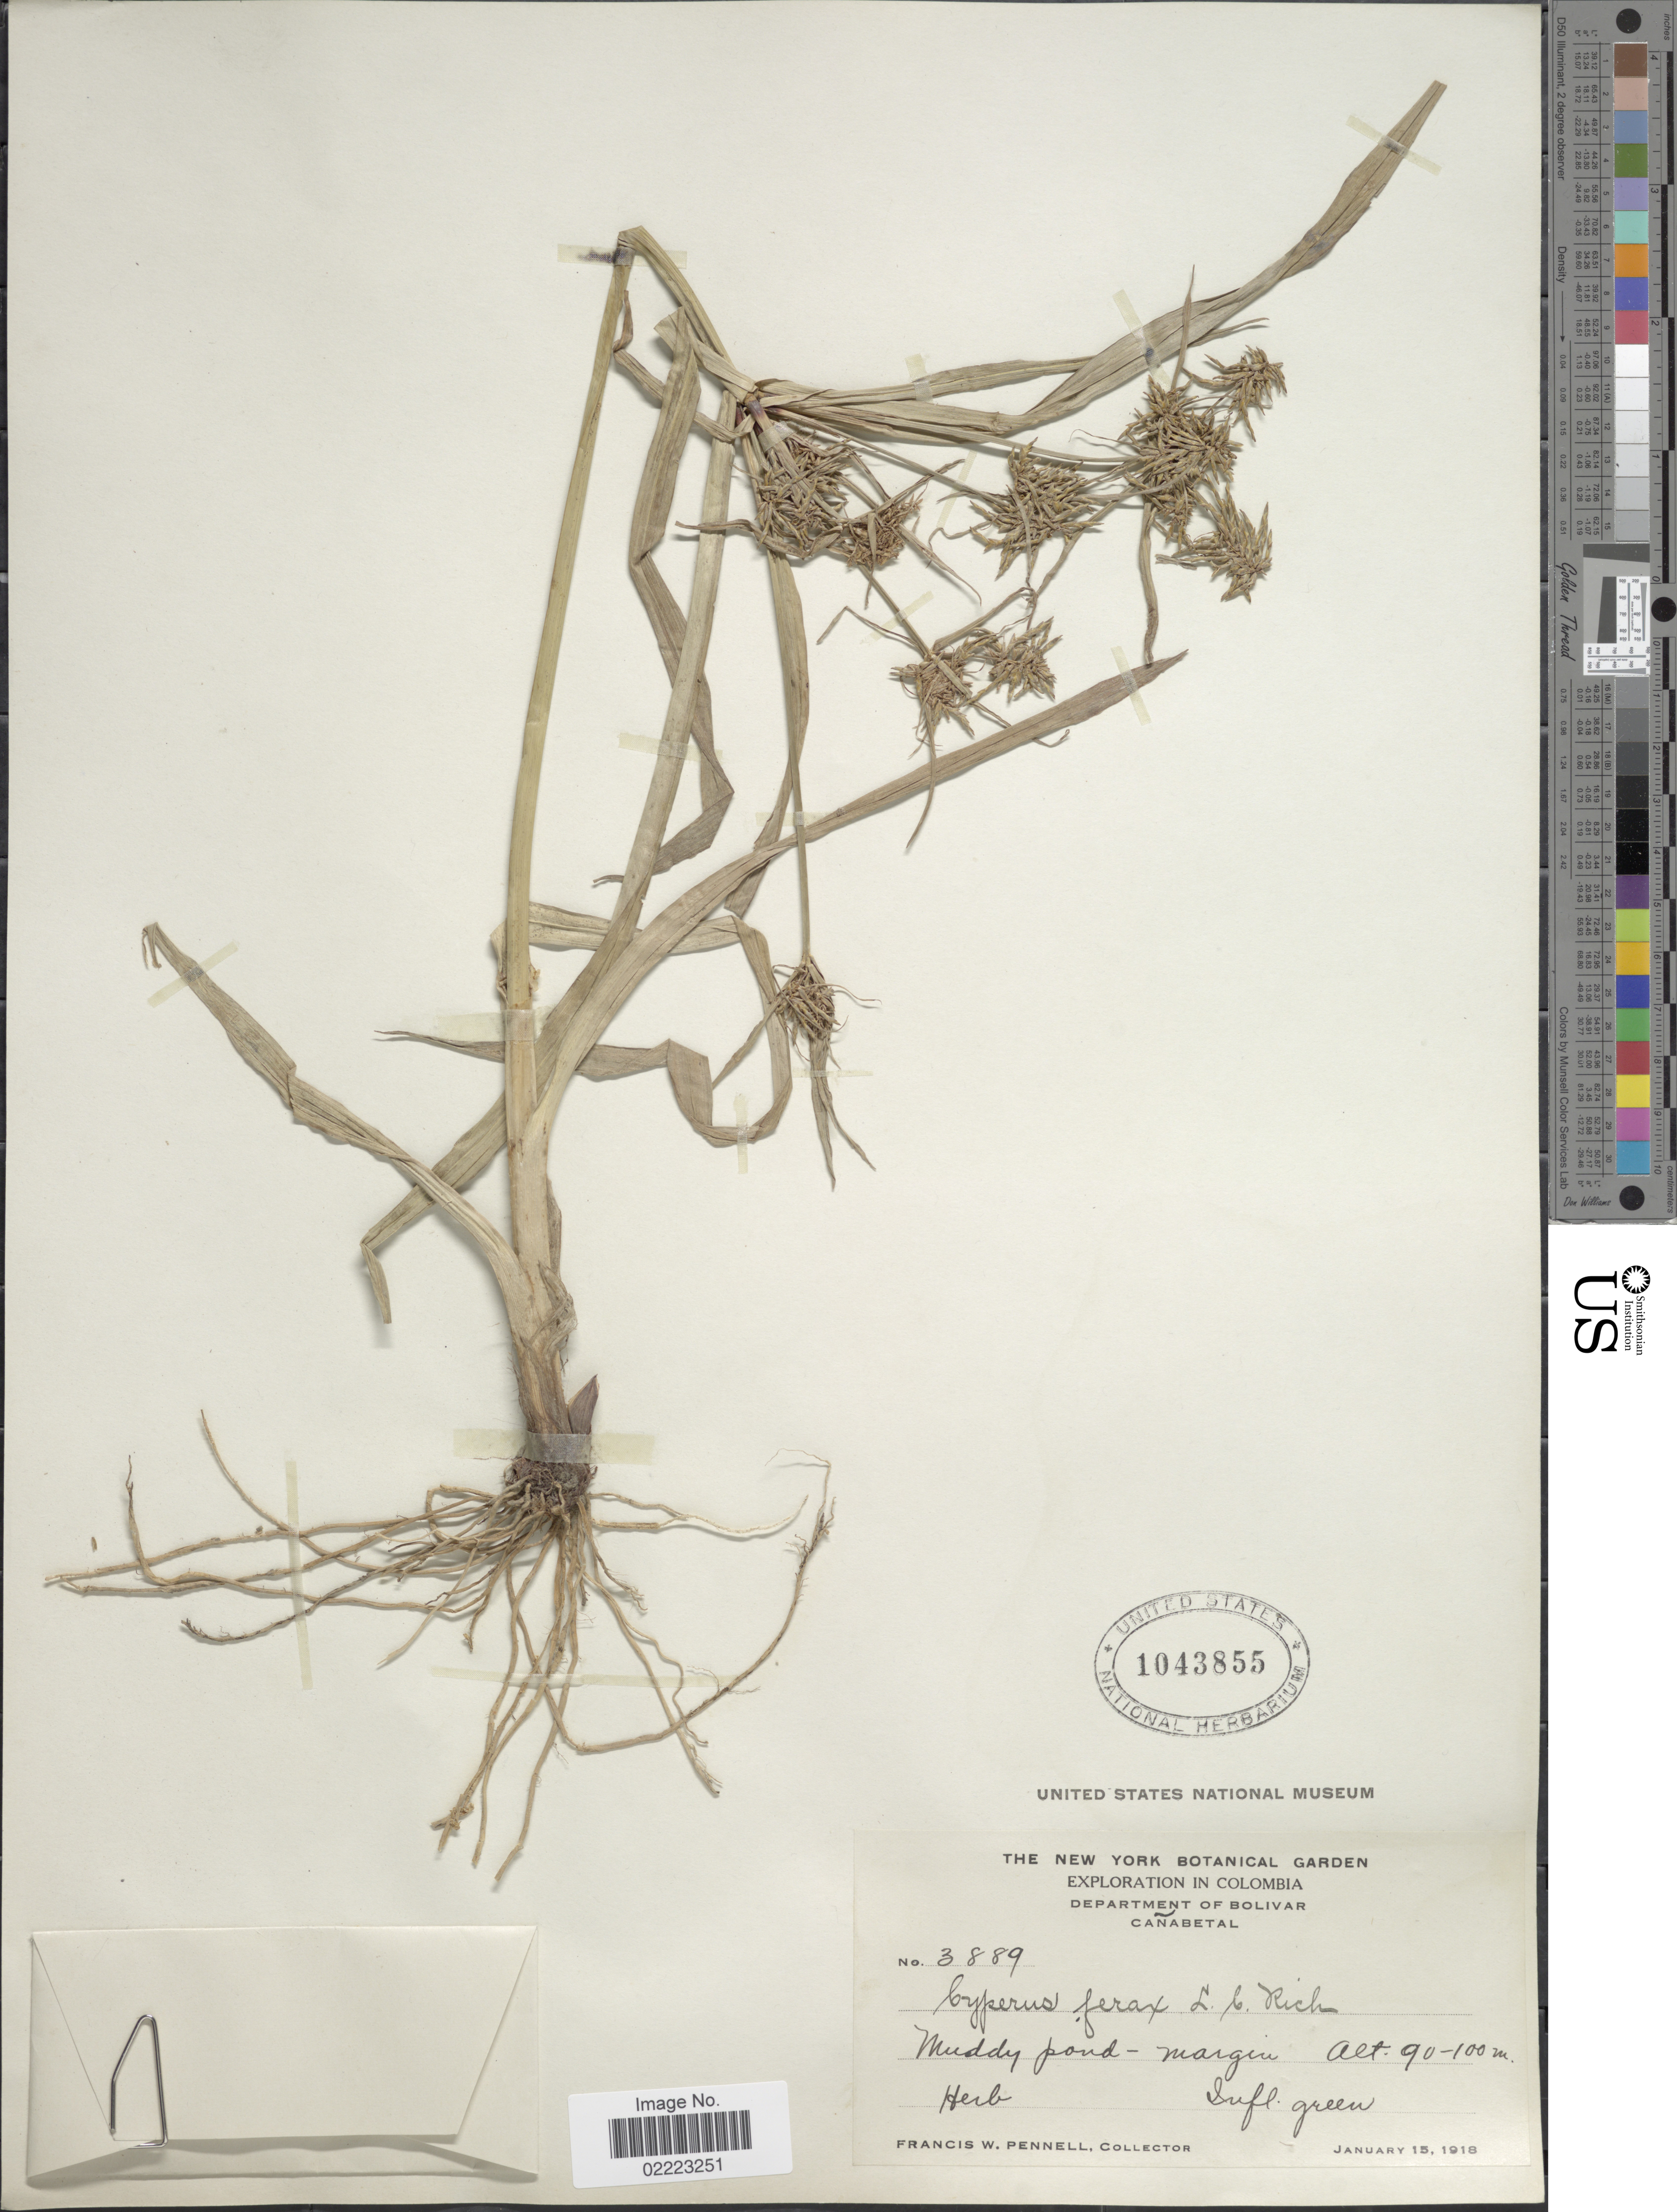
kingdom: Plantae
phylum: Tracheophyta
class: Liliopsida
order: Poales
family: Cyperaceae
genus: Cyperus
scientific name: Cyperus odoratus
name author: L.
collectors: F. W. Pennell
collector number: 3889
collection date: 1918-01-15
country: Colombia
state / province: Bolívar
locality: Department of Bolivar, Canabetal, Muddy pond-margin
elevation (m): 90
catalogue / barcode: US 1043855